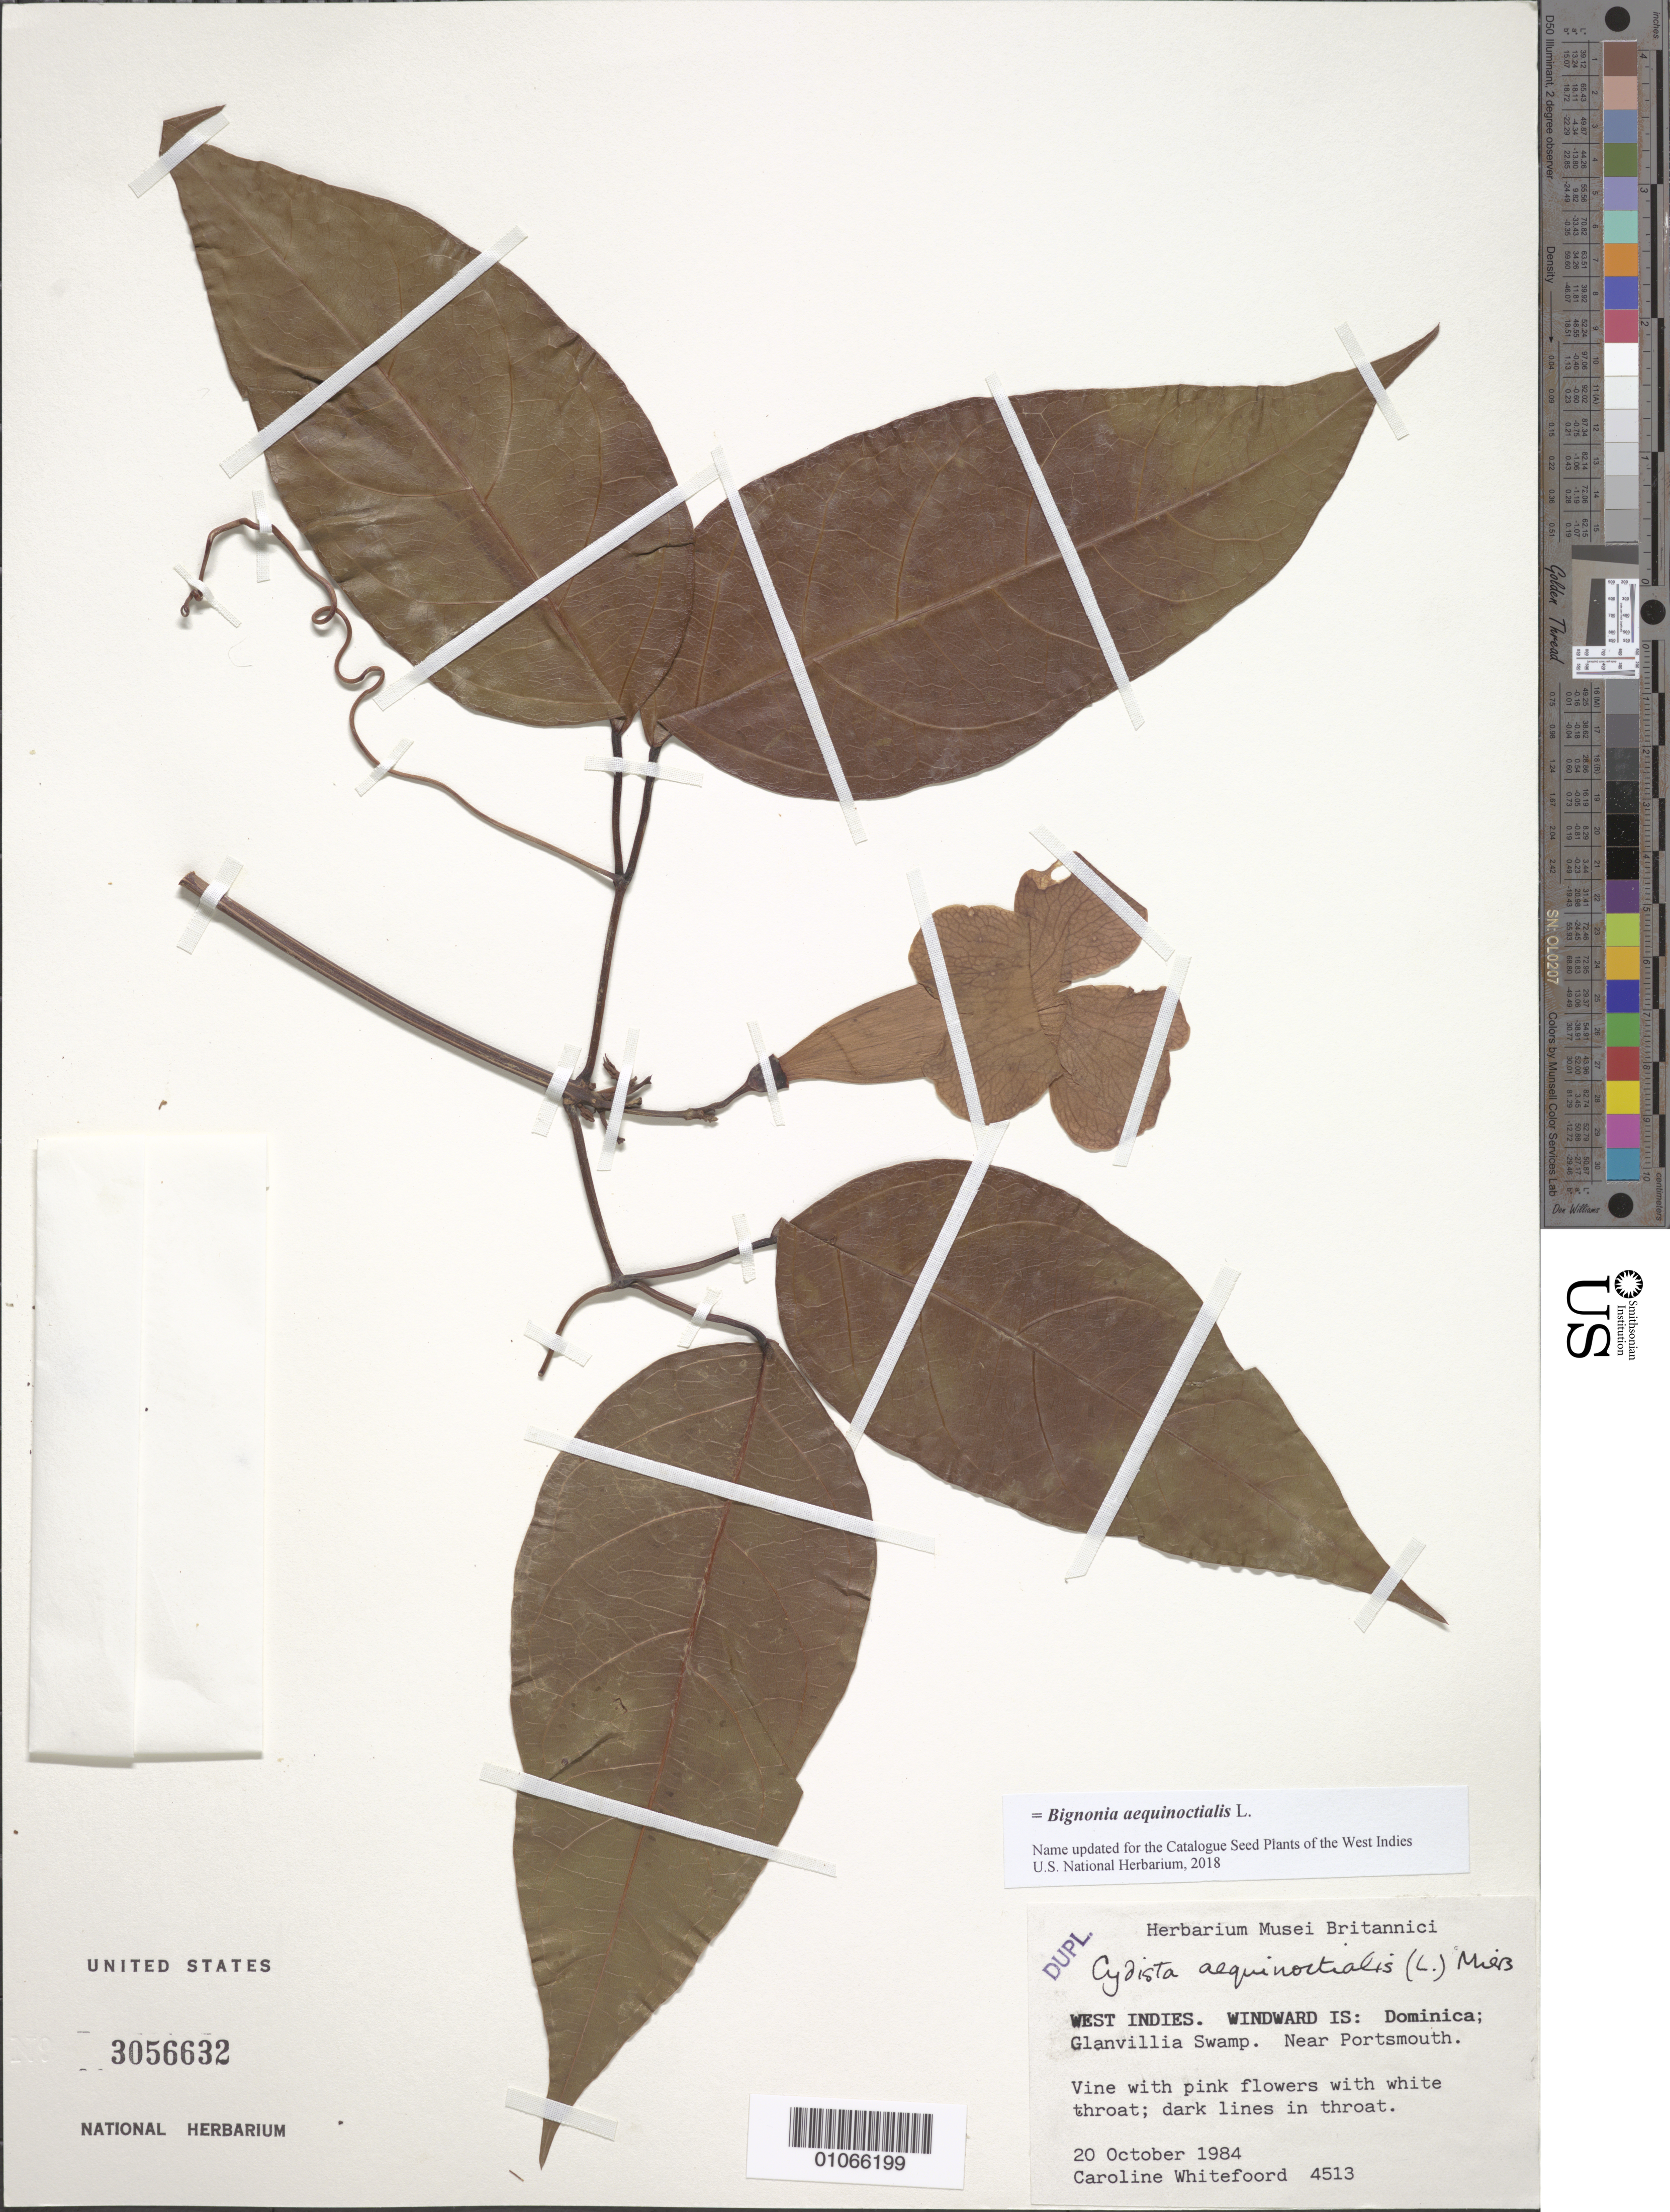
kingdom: Plantae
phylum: Tracheophyta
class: Magnoliopsida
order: Lamiales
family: Bignoniaceae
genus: Bignonia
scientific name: Bignonia aequinoctialis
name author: L.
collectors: C. Whitefoord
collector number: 4513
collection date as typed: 20 Oct 1984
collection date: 1984-10-20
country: Dominica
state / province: St. John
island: Dominica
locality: Glanvillia Swamp, near Portsmouth.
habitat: Swamp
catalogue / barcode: US 3056632